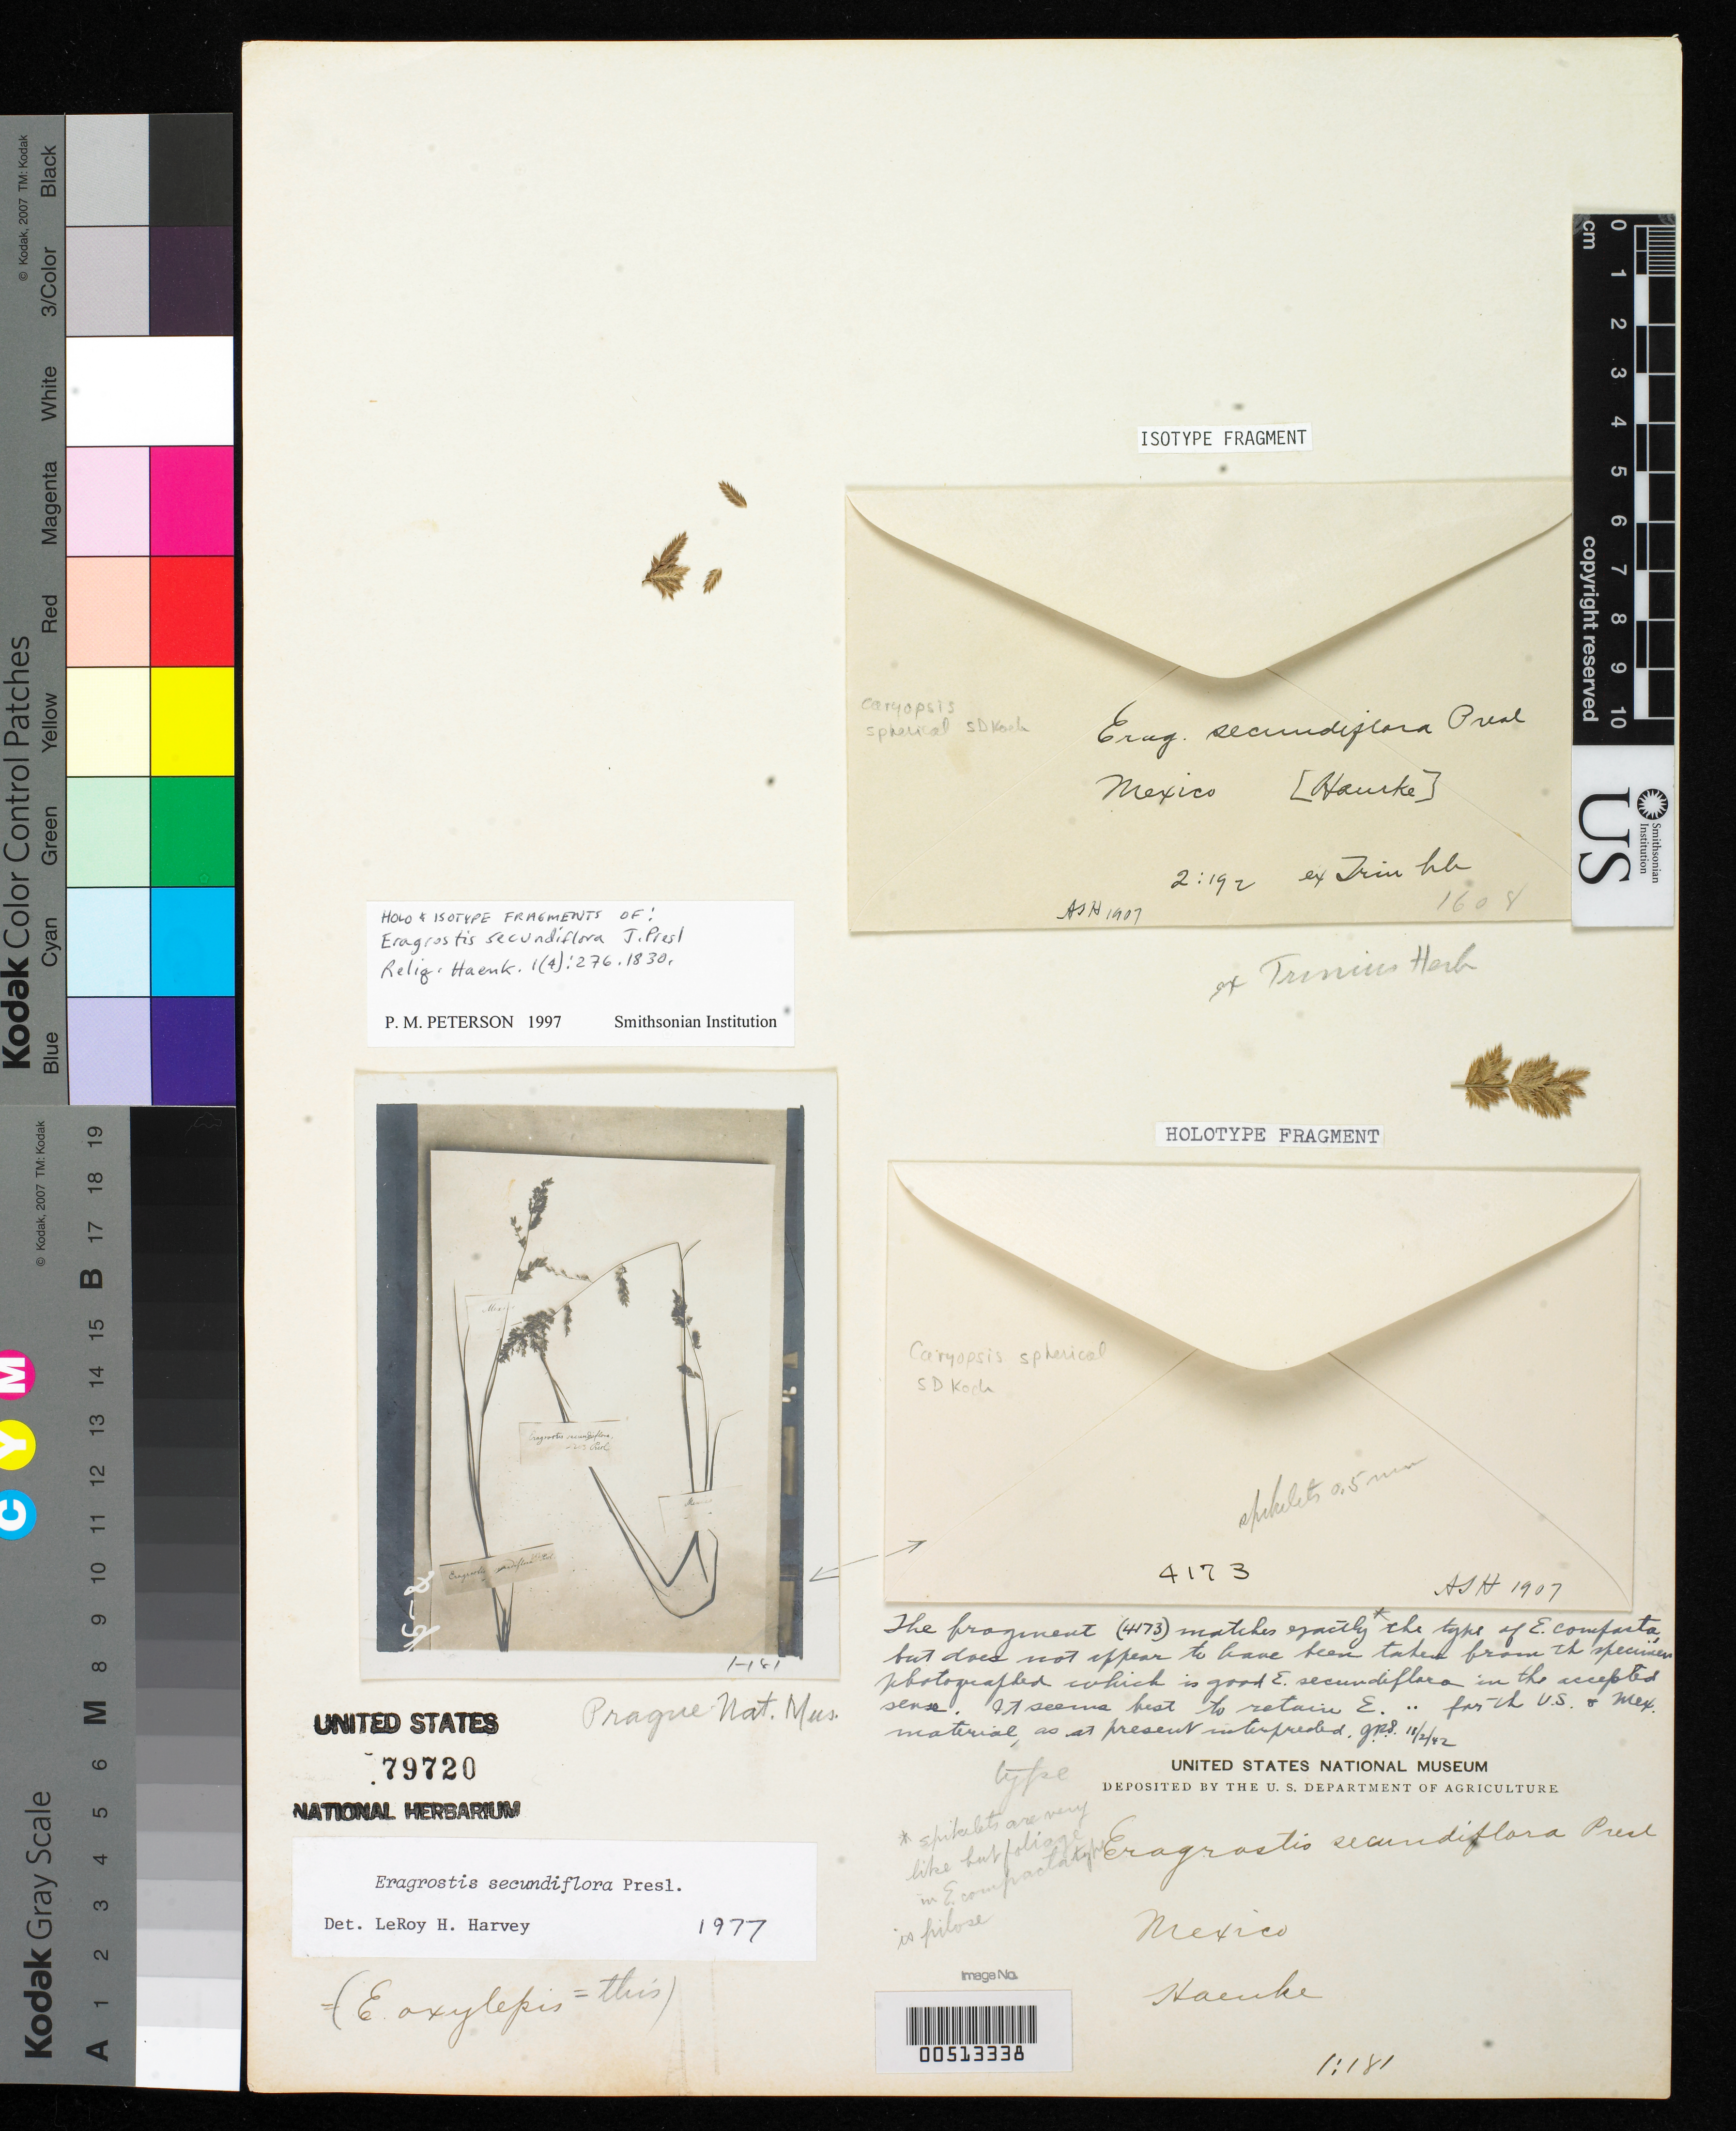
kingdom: Plantae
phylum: Tracheophyta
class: Liliopsida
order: Poales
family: Poaceae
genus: Eragrostis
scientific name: Eragrostis secundiflora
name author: J. Presl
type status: Type Collection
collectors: T. P. X. Haenke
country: Mexico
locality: E of Monserrat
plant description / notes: Fragmentary material of type specimen ex herb. Trin.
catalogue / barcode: US 79720